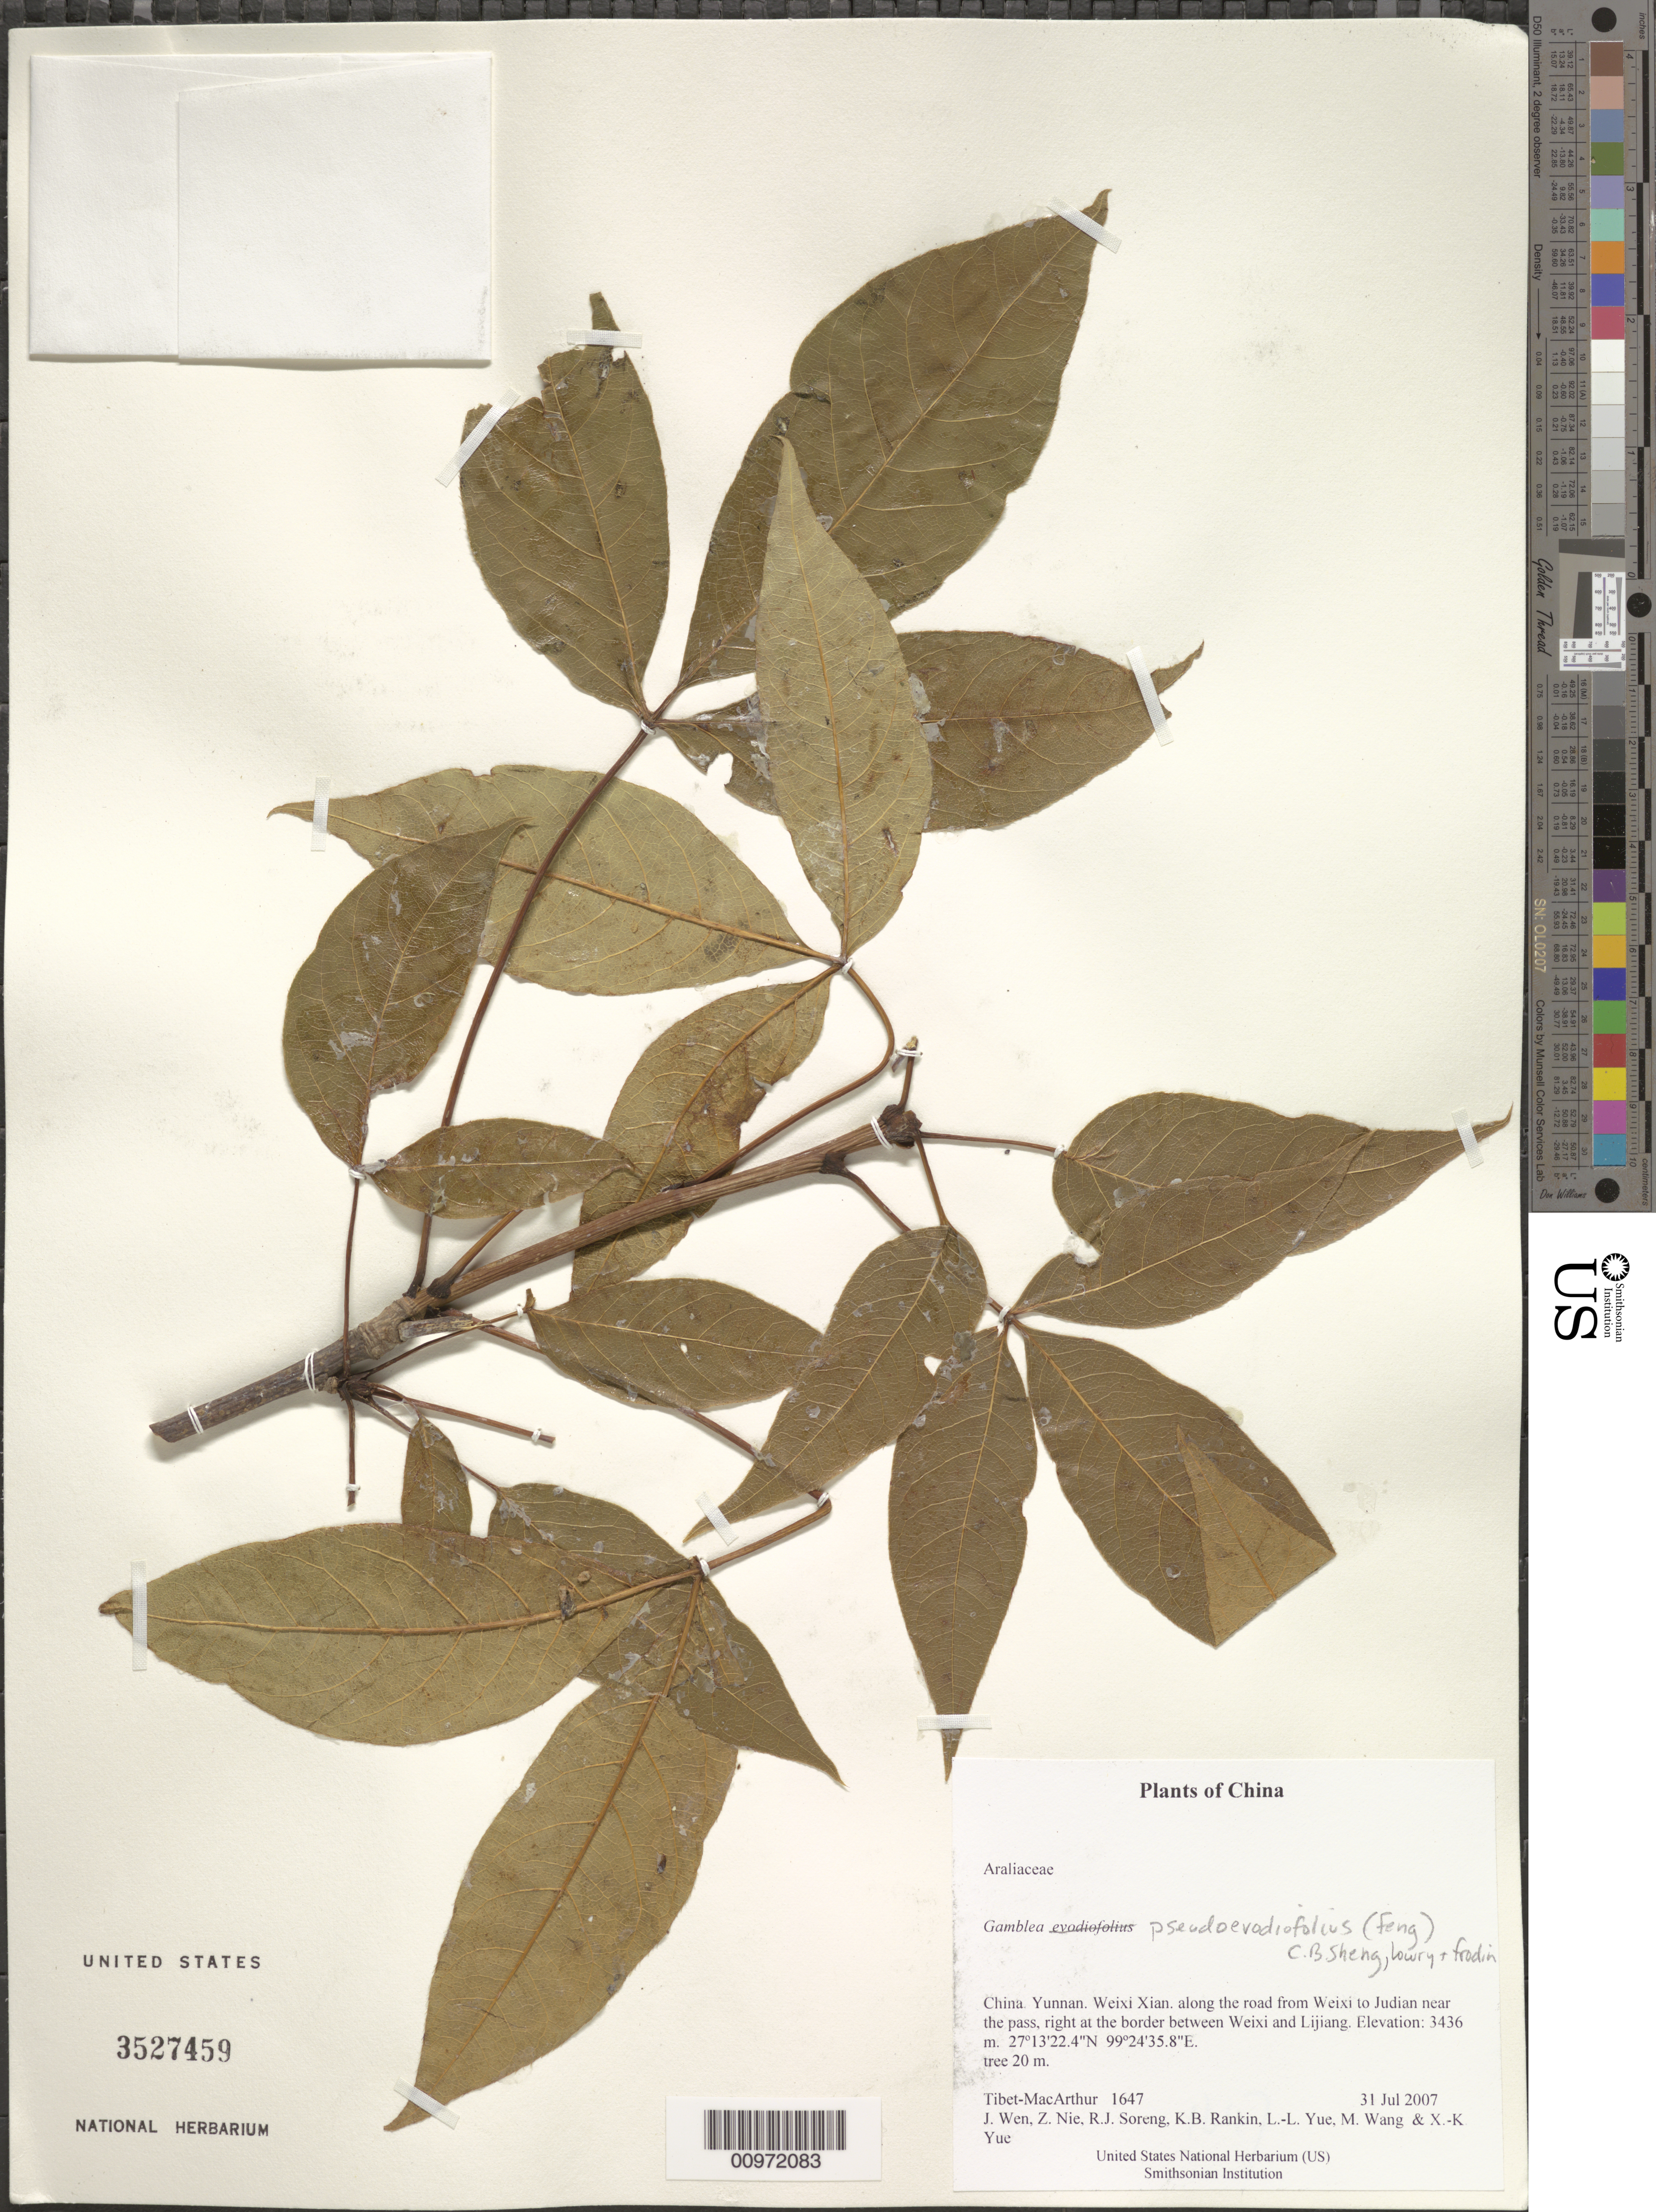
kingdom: Plantae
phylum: Tracheophyta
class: Magnoliopsida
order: Apiales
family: Araliaceae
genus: Gamblea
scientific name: Gamblea pseudoevodiifolia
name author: (K.M. Feng) C.B. Shang et al.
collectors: Tibet-MacArthur, J. Wen, Z. Nie, R. J. Soreng, K. Rankin, L. Yue, M. Wang & X. Yue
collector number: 1647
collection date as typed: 31 Jul 2007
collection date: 2007-07-31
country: China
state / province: Yunnan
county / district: Weixi Xian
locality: along the road from Weixi to Judian near the pass, right at the border between Weixi and Lijiang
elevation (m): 3436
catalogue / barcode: US 3527459